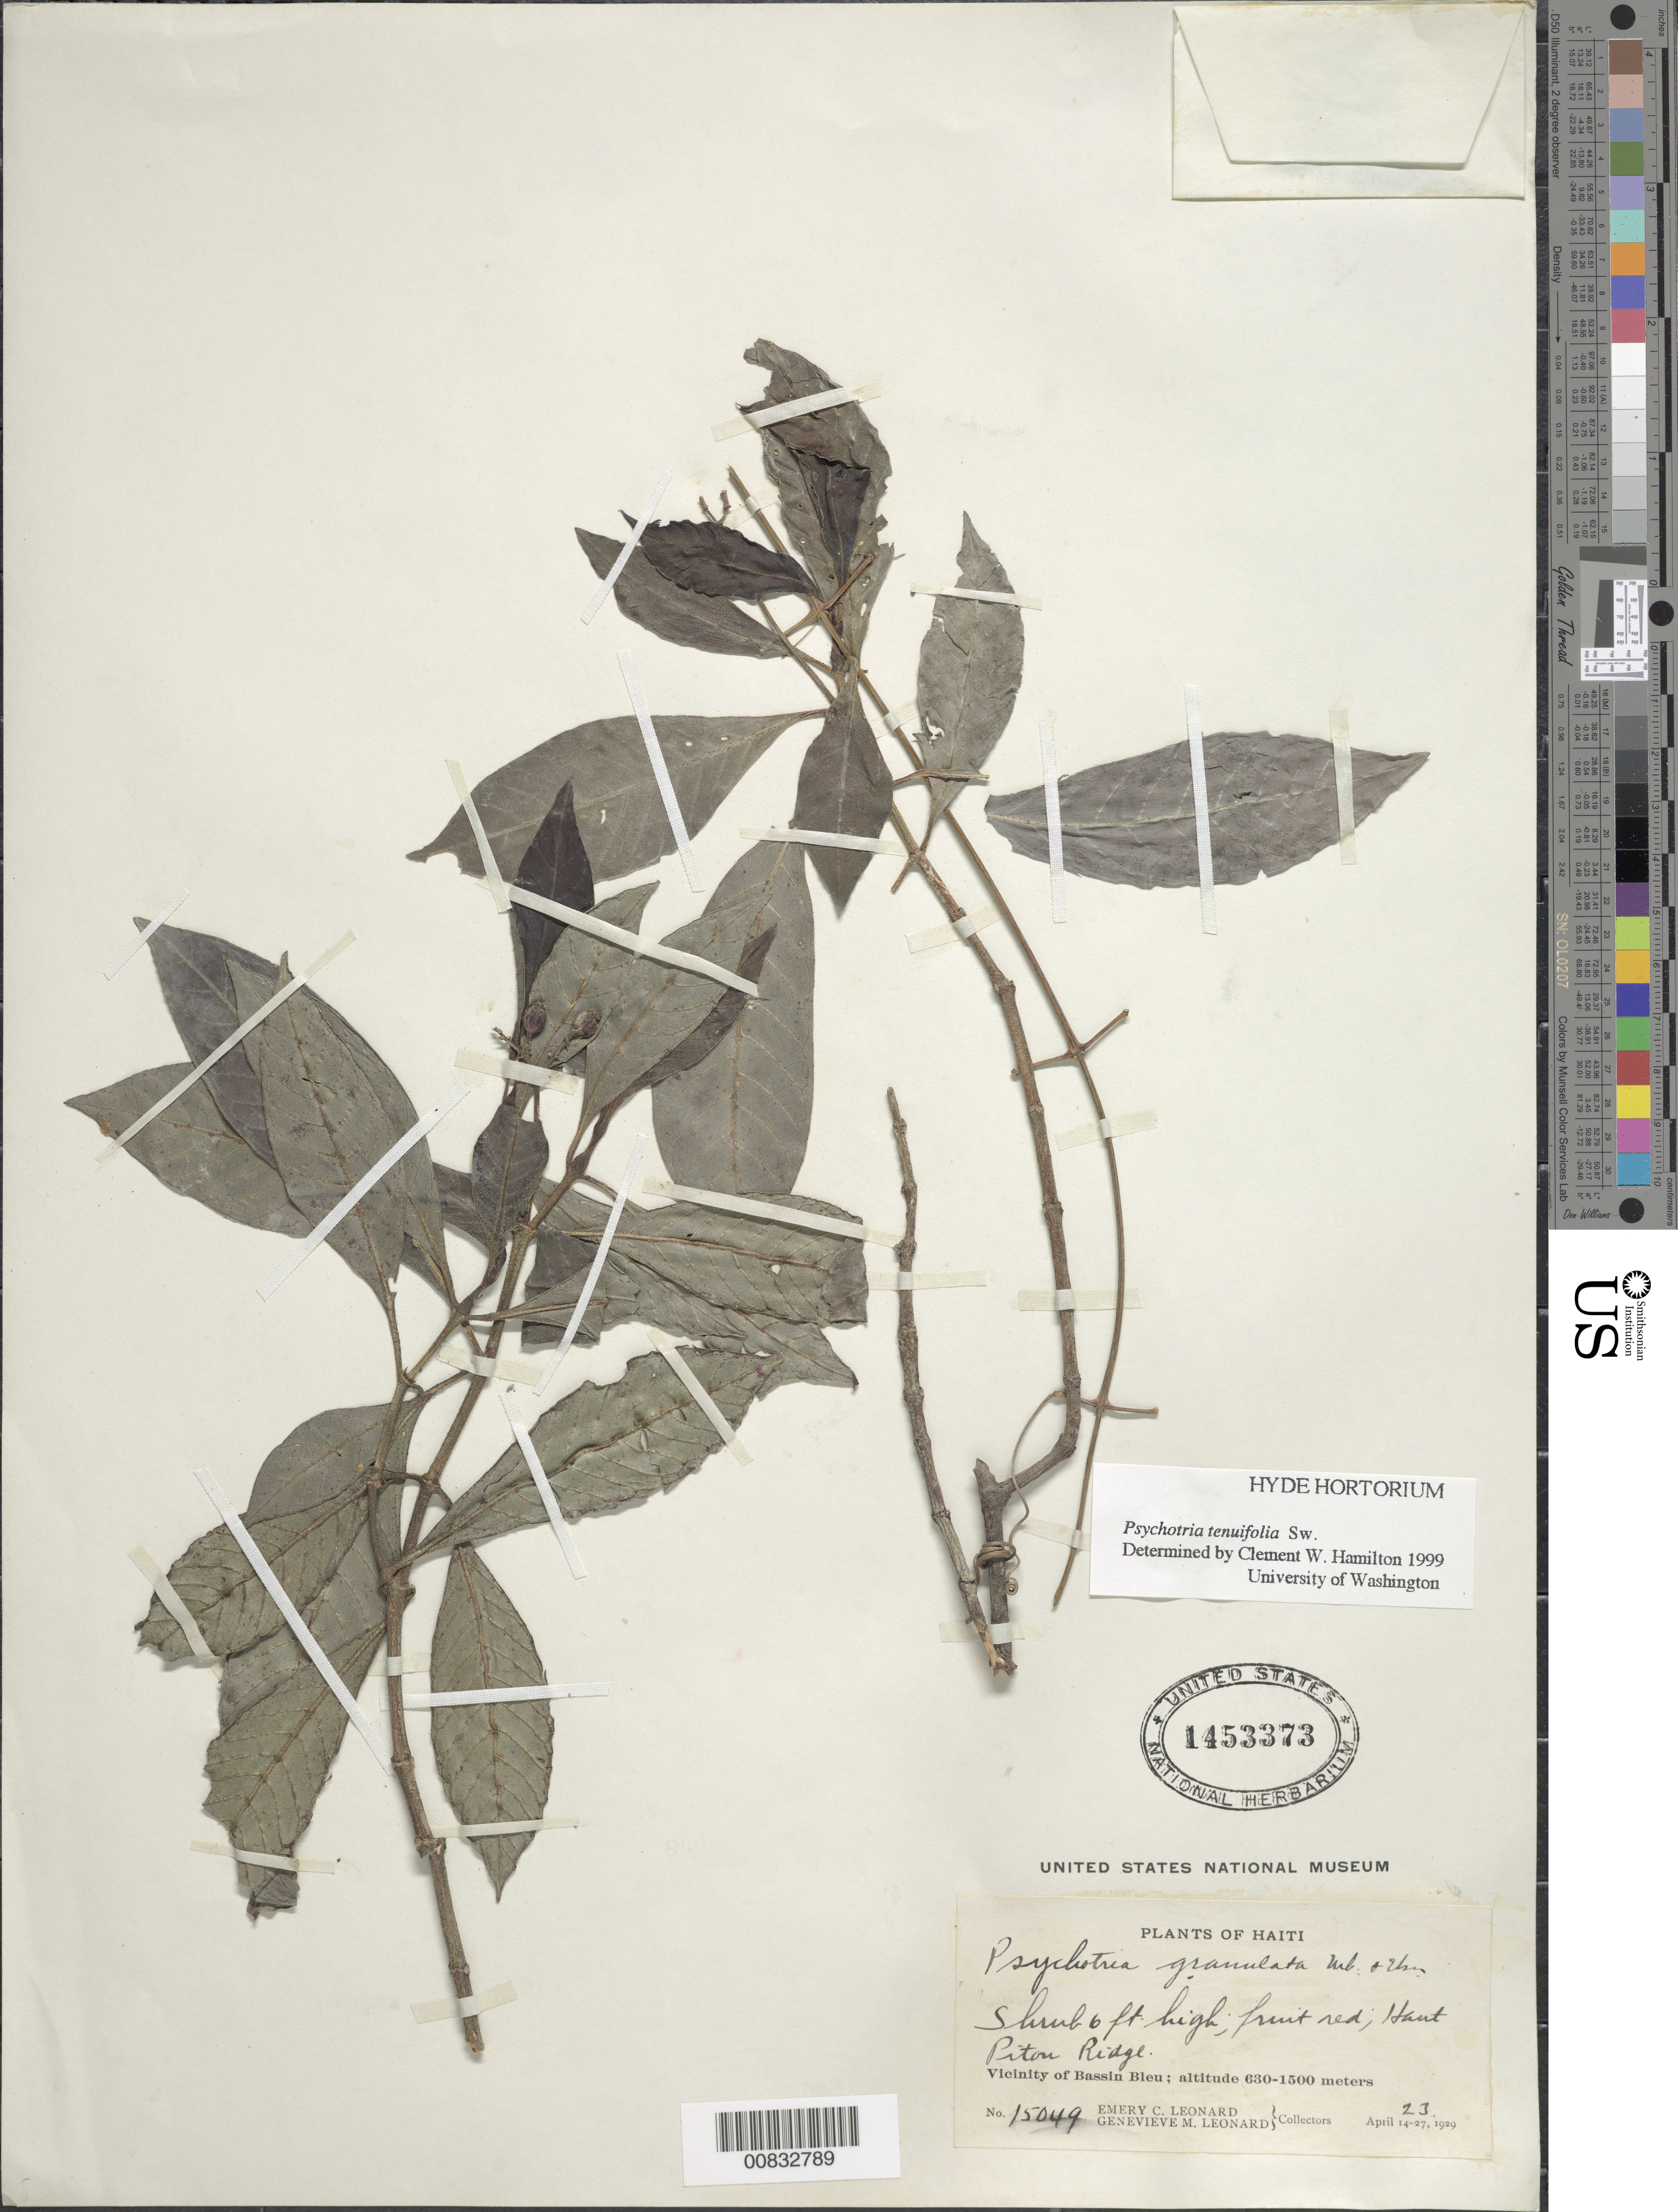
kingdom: Plantae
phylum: Tracheophyta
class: Magnoliopsida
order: Gentianales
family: Rubiaceae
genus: Psychotria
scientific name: Psychotria tenuifolia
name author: Sw.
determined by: Hamilton, C. W.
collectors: E. C. Leonard & G. M. Leonard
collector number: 15049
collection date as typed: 23 Apr 1929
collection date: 1929-04-23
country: Haiti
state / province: Nord-Ouest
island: Hispaniola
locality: Vicinity of Bassin Bleu, Haut Piton Ridge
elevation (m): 630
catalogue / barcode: US 1453373